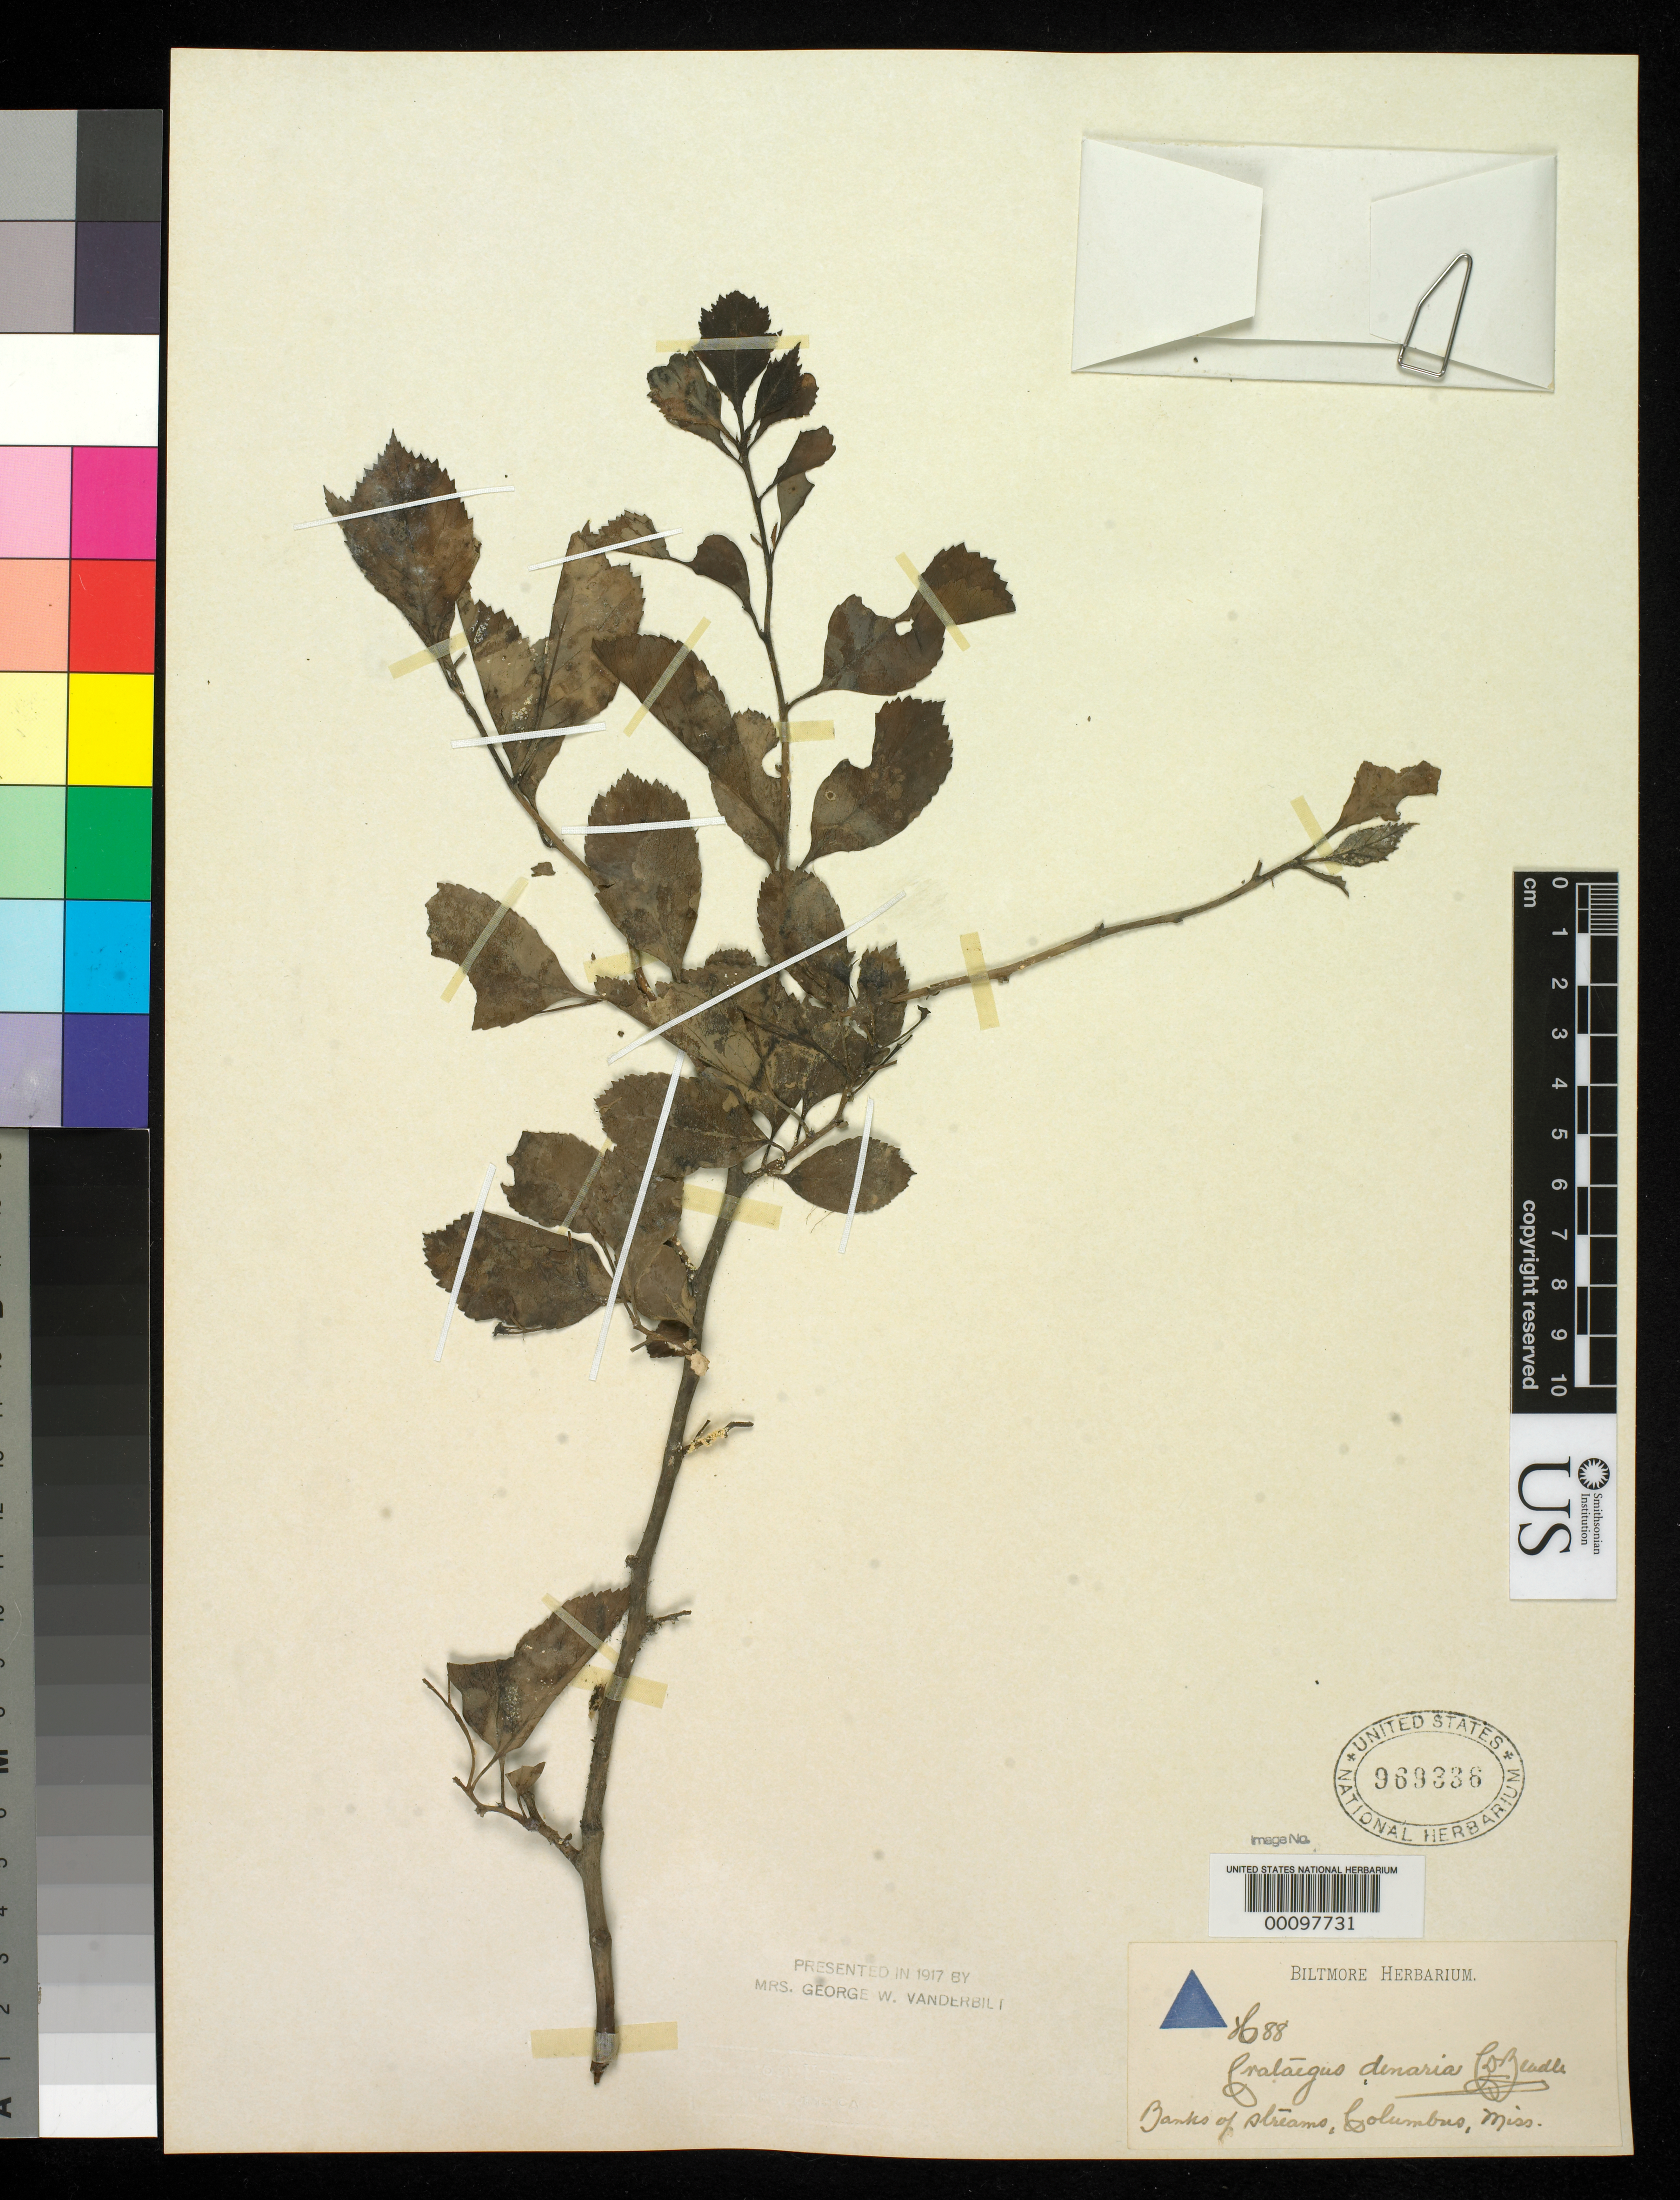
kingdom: Plantae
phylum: Tracheophyta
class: Magnoliopsida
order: Rosales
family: Rosaceae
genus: Crataegus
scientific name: Crataegus denaria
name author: Beadle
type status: Syntype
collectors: ex herb. Biltmore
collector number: H 88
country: United States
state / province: Mississippi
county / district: Lowndes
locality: Columbus.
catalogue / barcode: US 969336